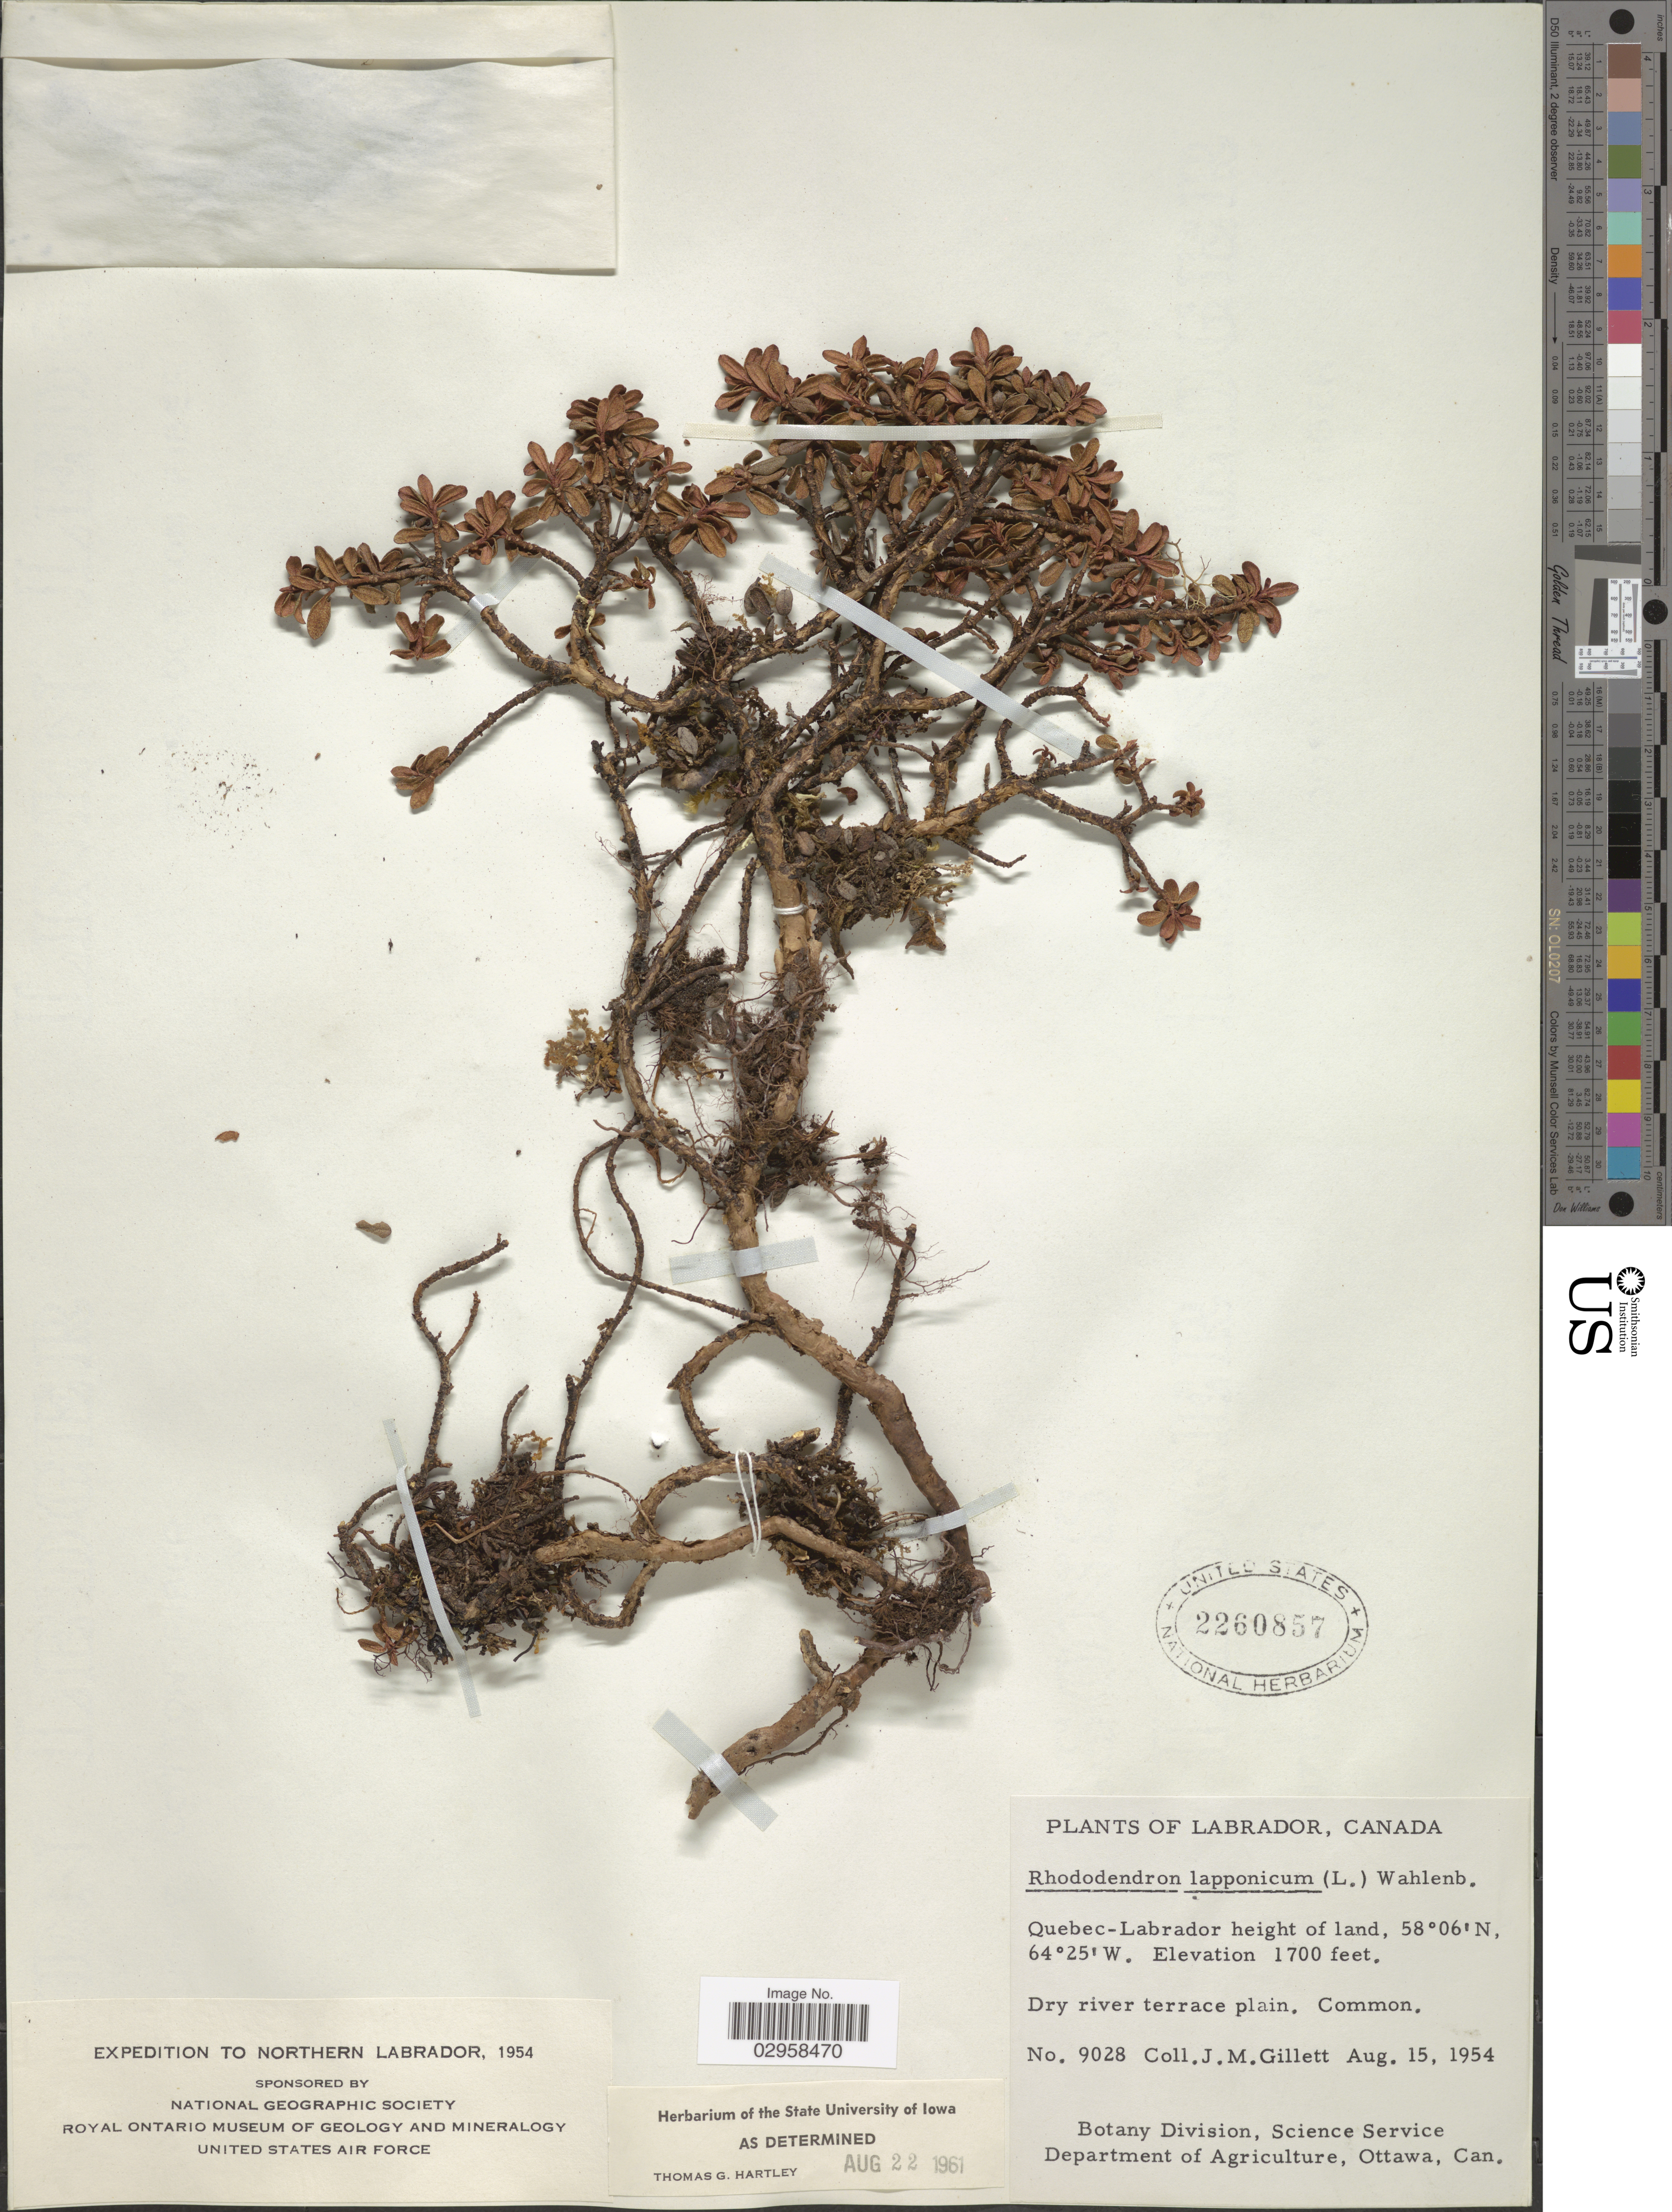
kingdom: Plantae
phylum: Tracheophyta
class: Magnoliopsida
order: Ericales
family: Ericaceae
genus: Rhododendron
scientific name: Rhododendron lapponicum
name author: (L.) Wahlenb.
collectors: J. M. Gillett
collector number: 9028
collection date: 1954-08-15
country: Canada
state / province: Newfoundland and Labrador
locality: Nortern Labrador. Quebec-Labrador height of land. Dry river terrace plain.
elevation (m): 518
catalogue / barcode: US 2260857